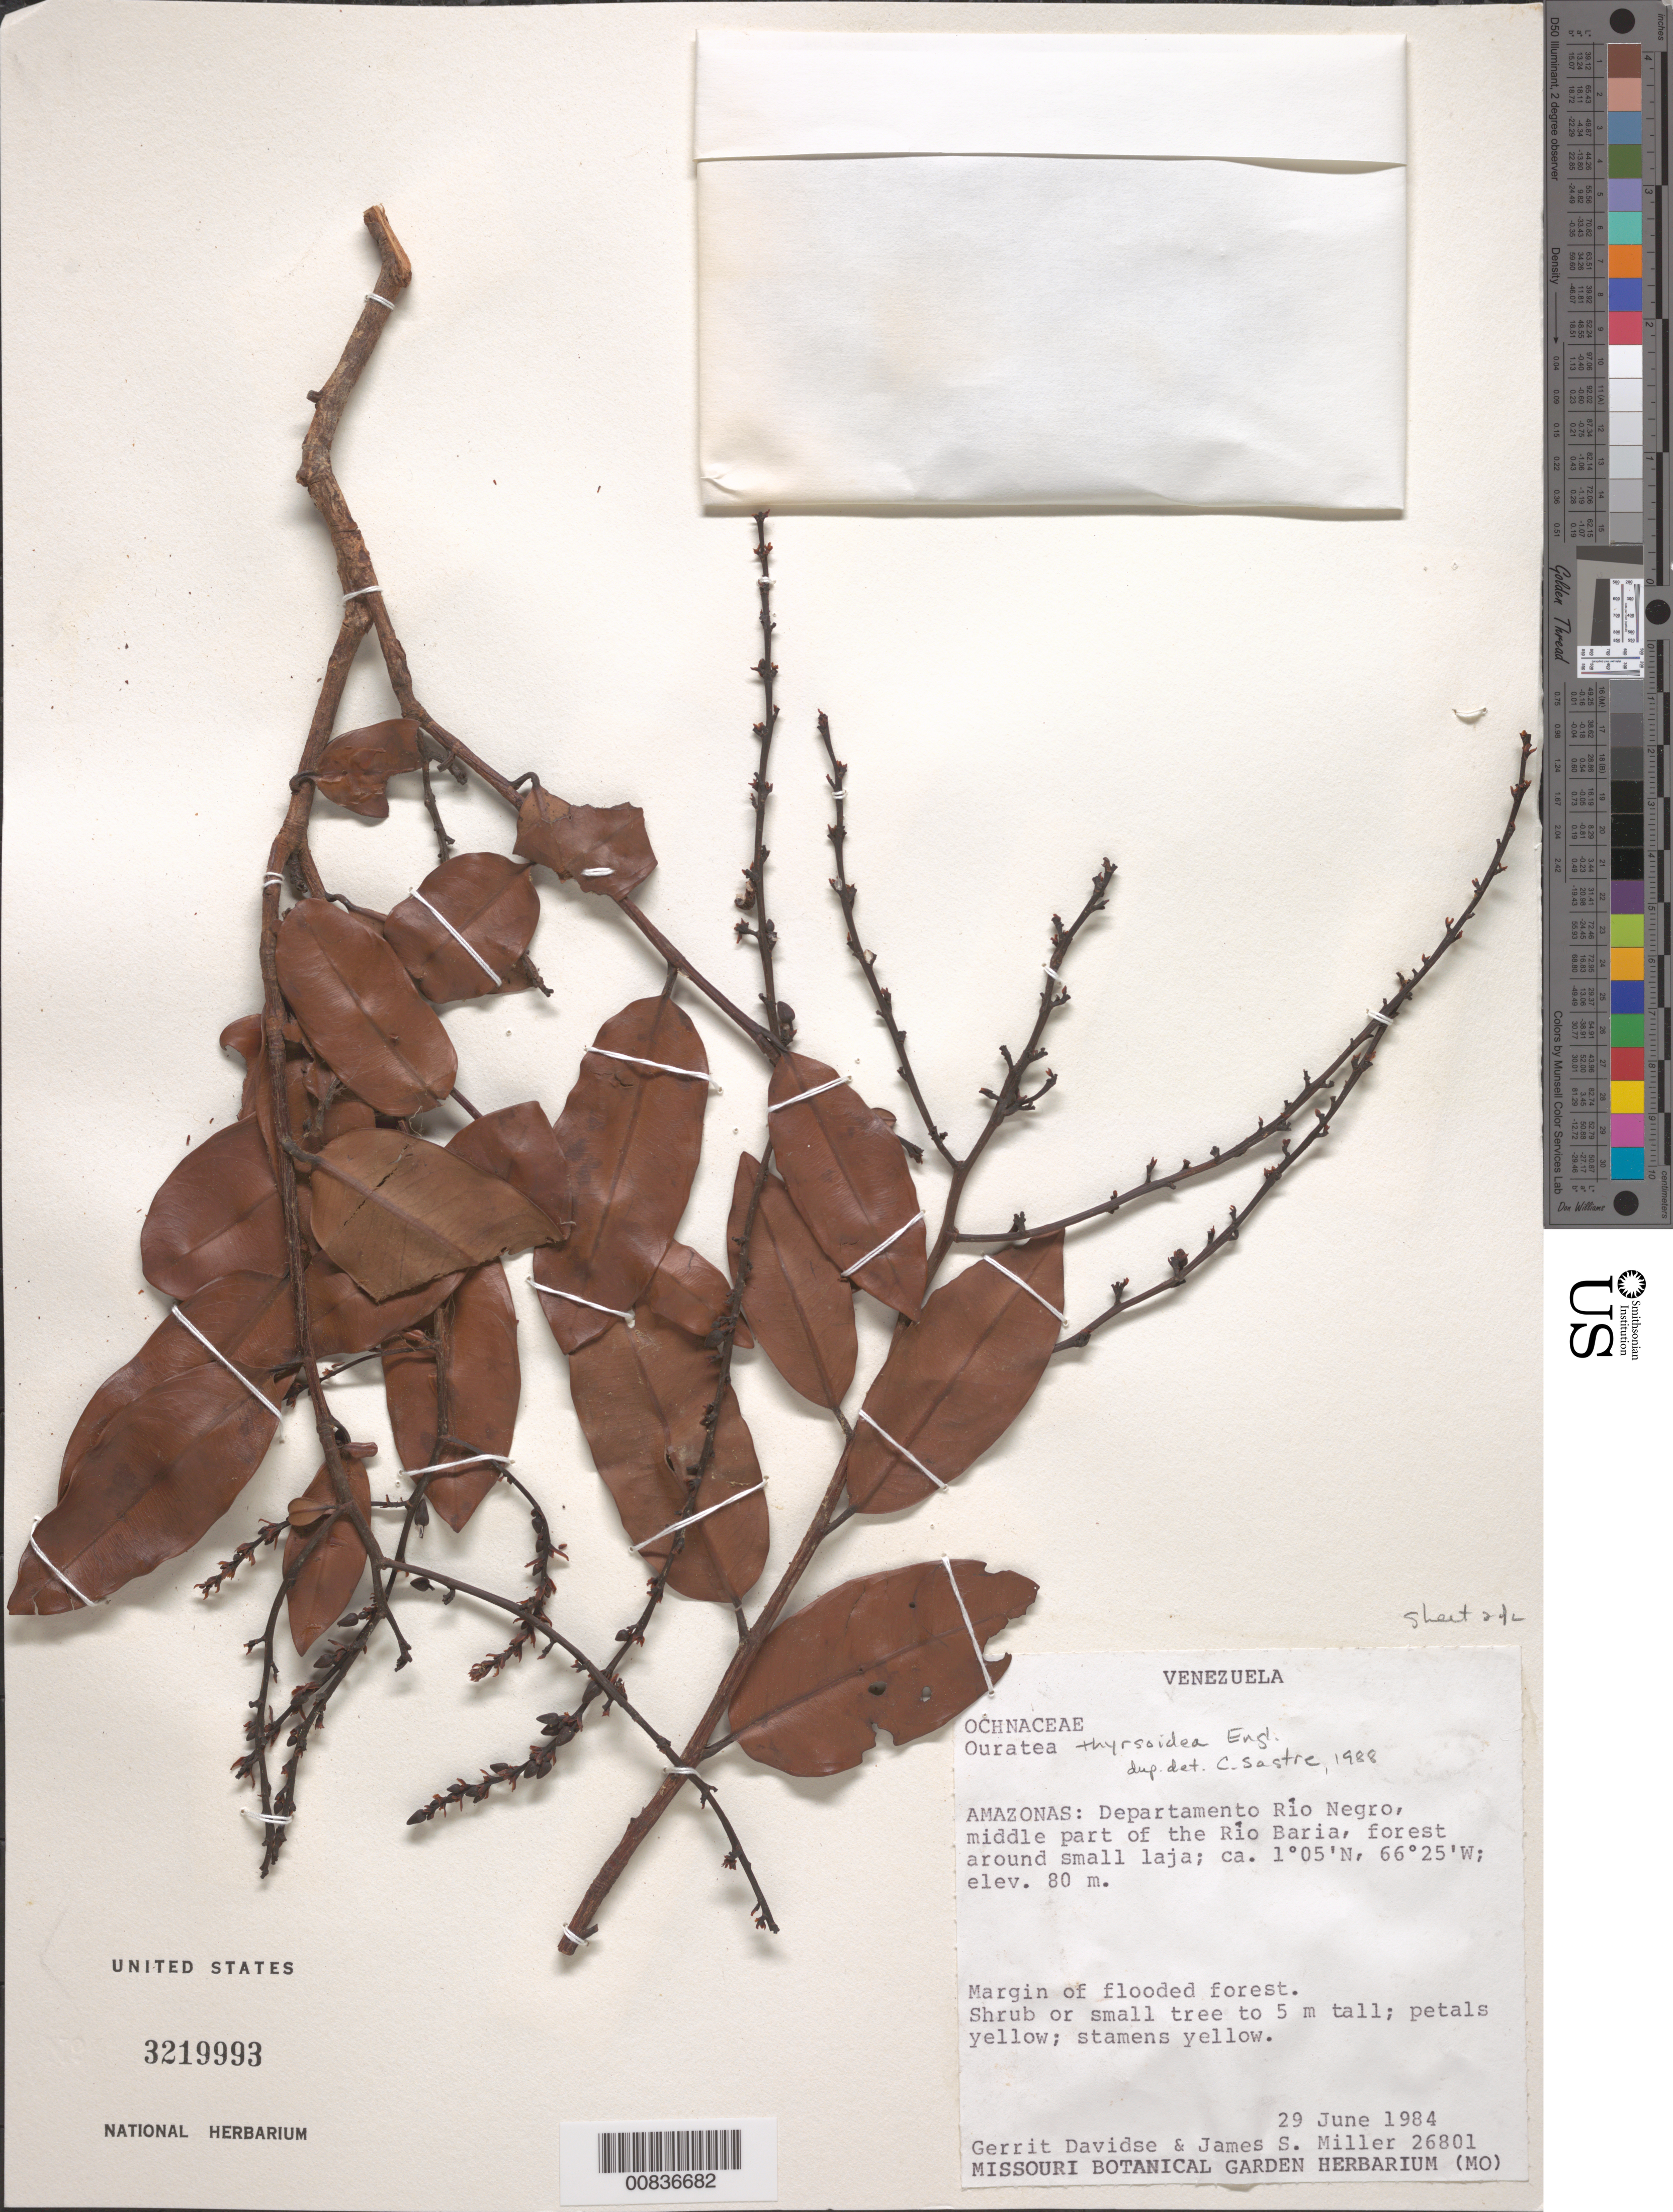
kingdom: Plantae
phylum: Tracheophyta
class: Magnoliopsida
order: Malpighiales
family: Ochnaceae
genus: Ouratea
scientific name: Ouratea thyrsoidea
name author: Engl.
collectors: G. Davidse & J. S. Miller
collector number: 26801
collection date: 1984-06-29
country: Venezuela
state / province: Amazonas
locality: Departamento Río Negro, middle part of the Río Baria.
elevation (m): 80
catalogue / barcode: US 3219993